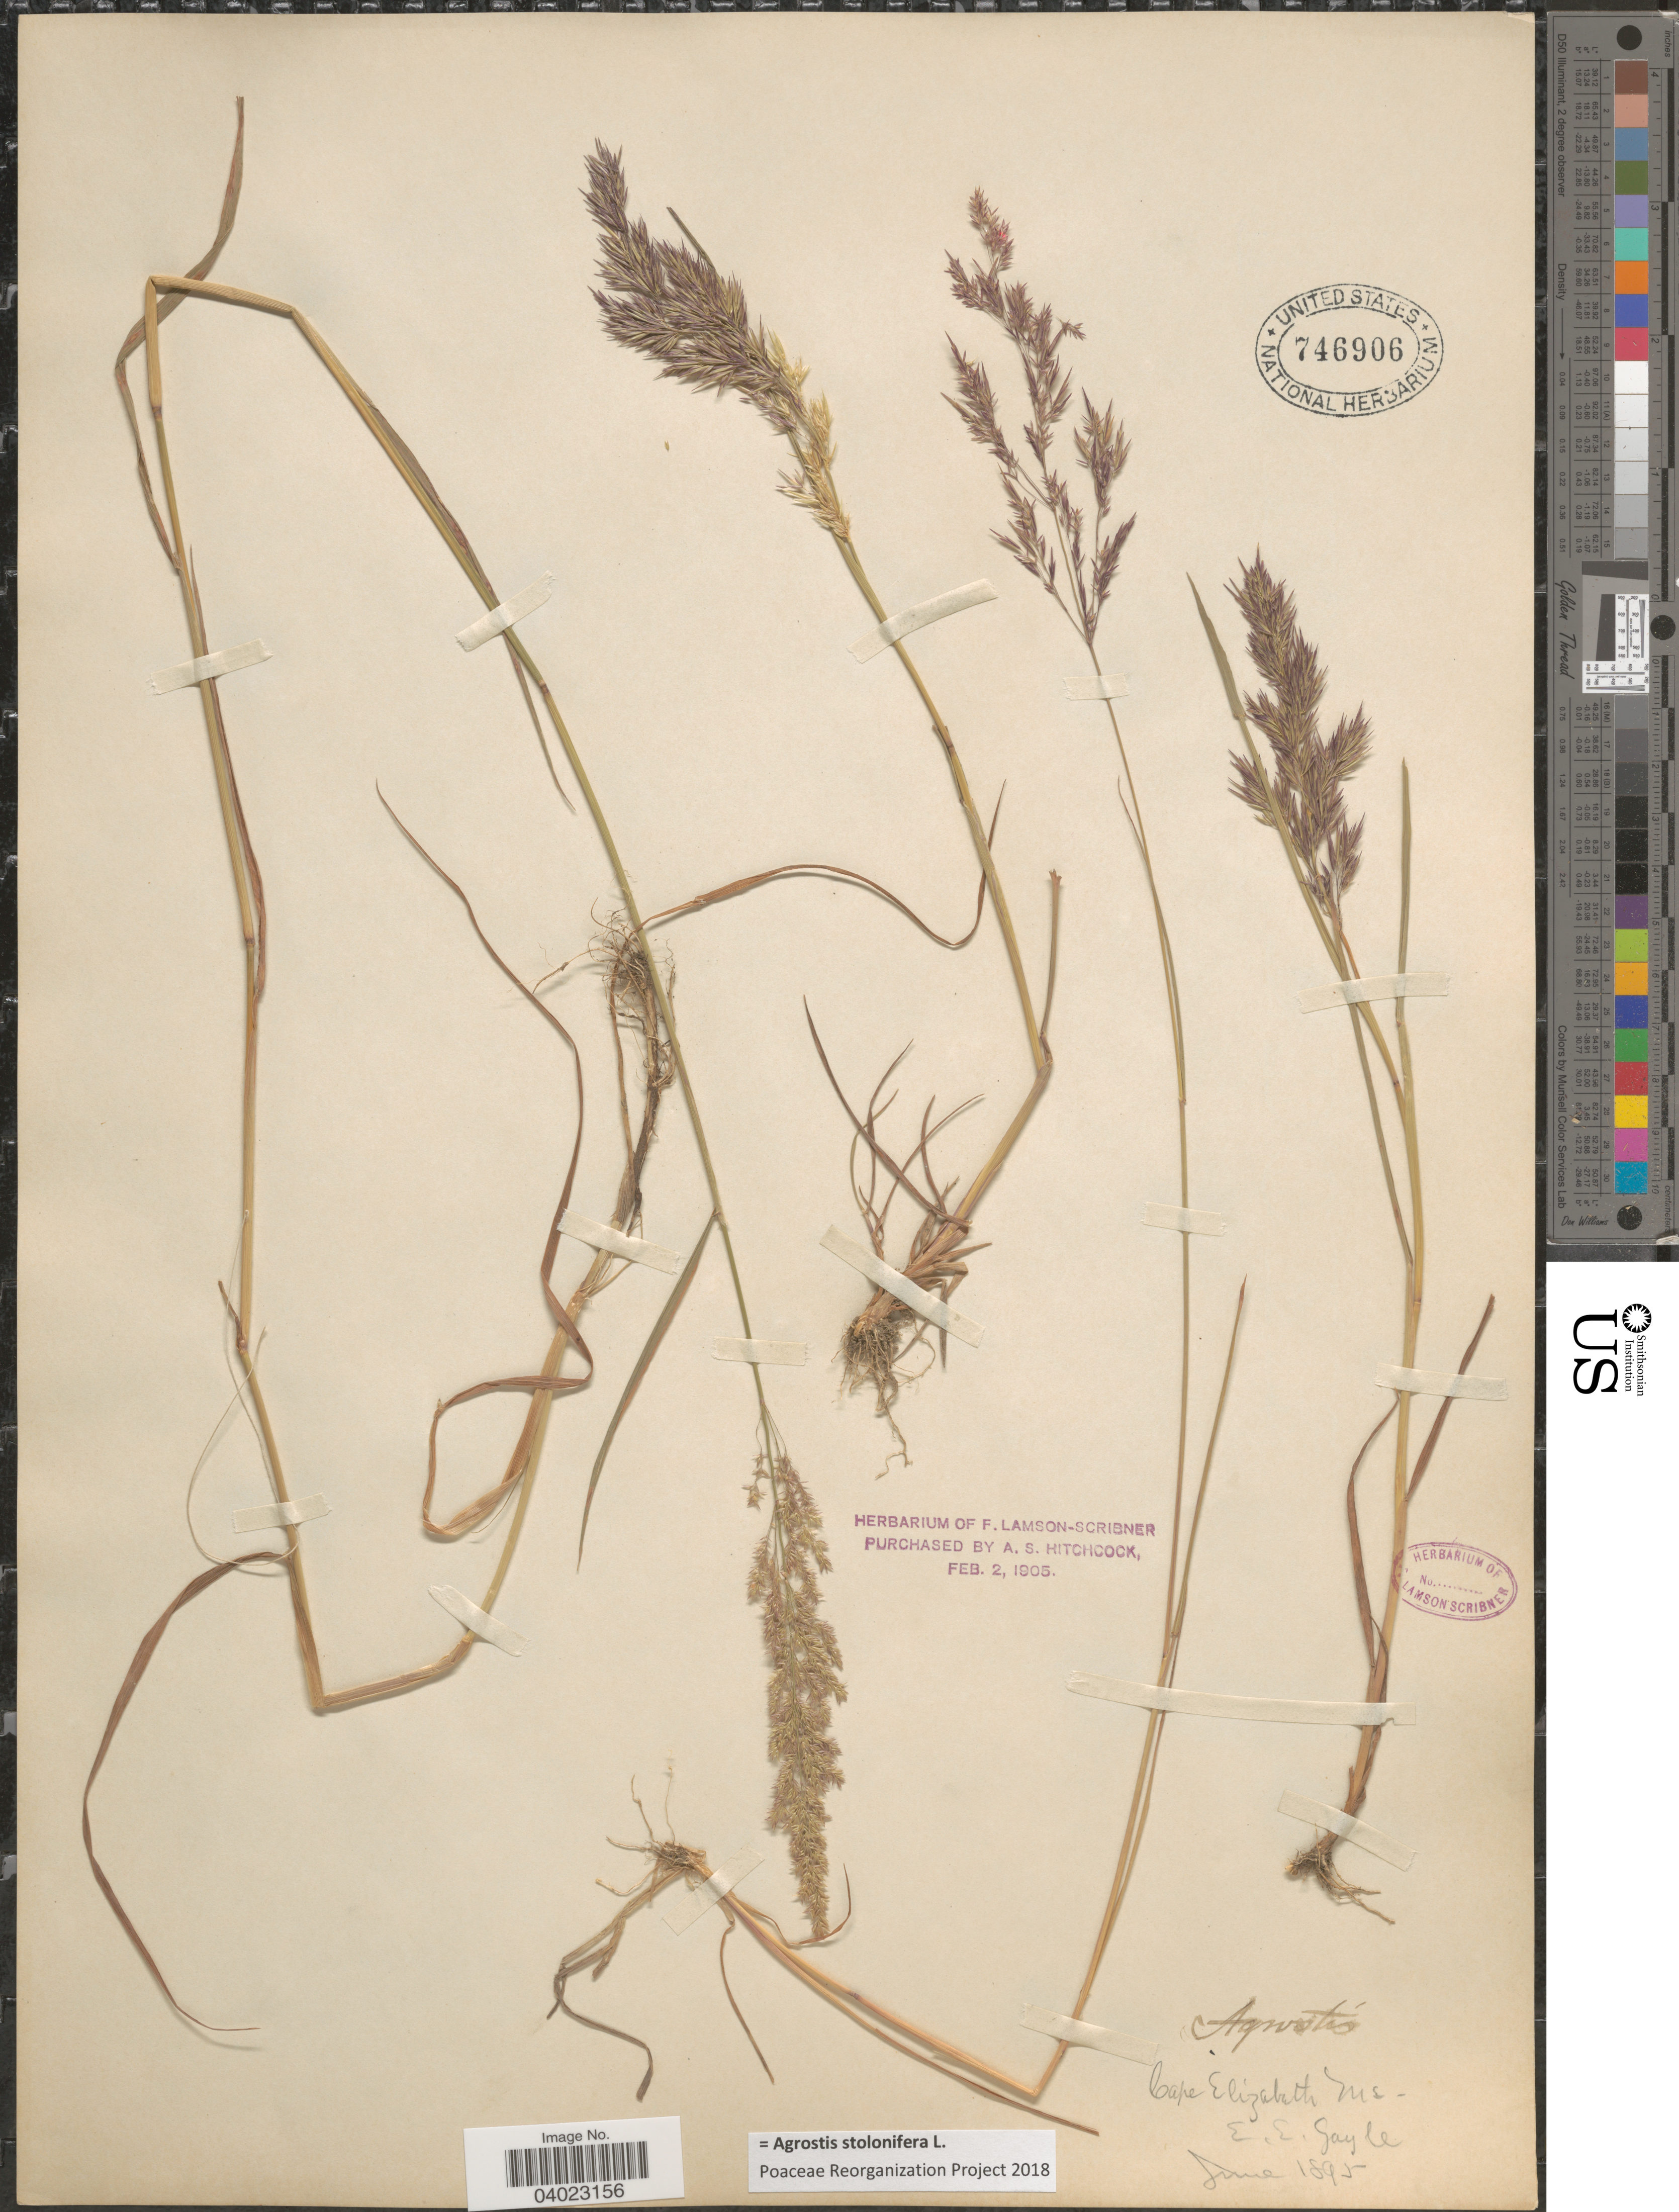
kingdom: Plantae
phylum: Tracheophyta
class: Liliopsida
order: Poales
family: Poaceae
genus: Agrostis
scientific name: Agrostis stolonifera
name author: L.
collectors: E. Gayle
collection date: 1895-06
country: United States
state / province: Maine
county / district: Cumberland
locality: Cape Elizabeth.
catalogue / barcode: US 746906